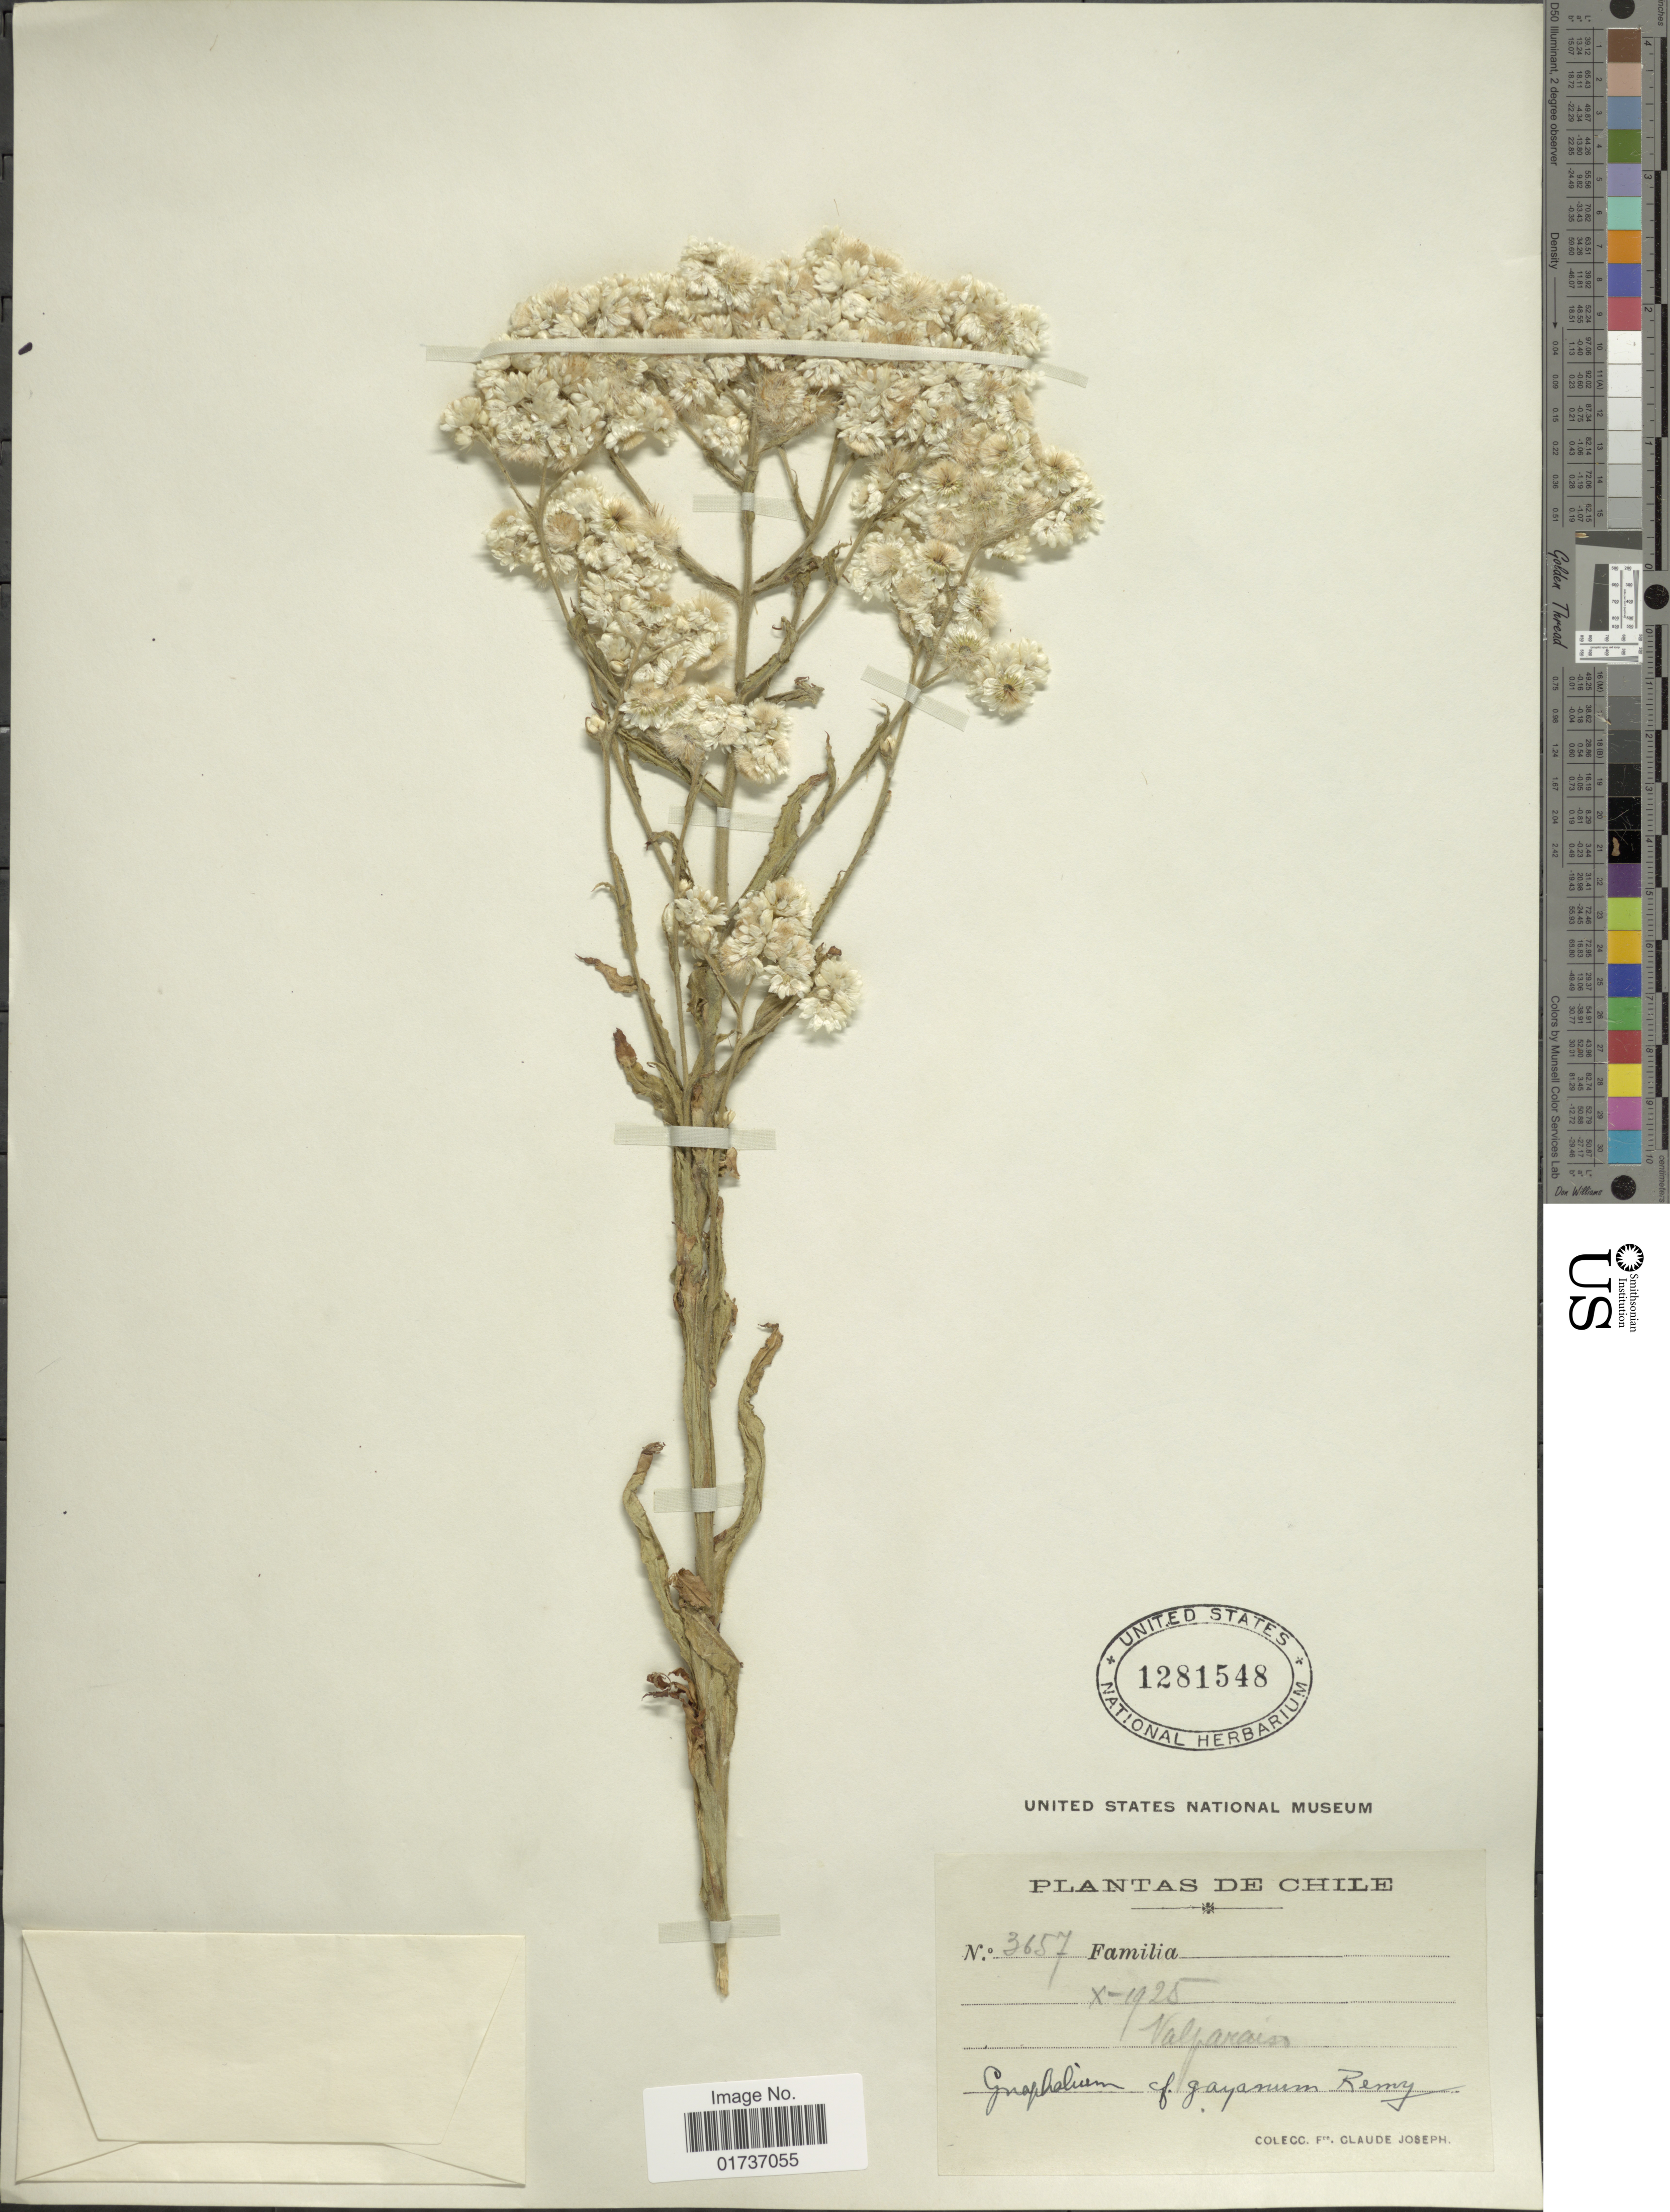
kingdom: Plantae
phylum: Tracheophyta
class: Magnoliopsida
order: Asterales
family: Asteraceae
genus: Gnaphalium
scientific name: Gnaphalium gayanum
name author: J. Rémy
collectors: Frere Claude Joseph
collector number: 3657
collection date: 1925-10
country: Chile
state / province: Valparaíso (V)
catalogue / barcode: US 1281548